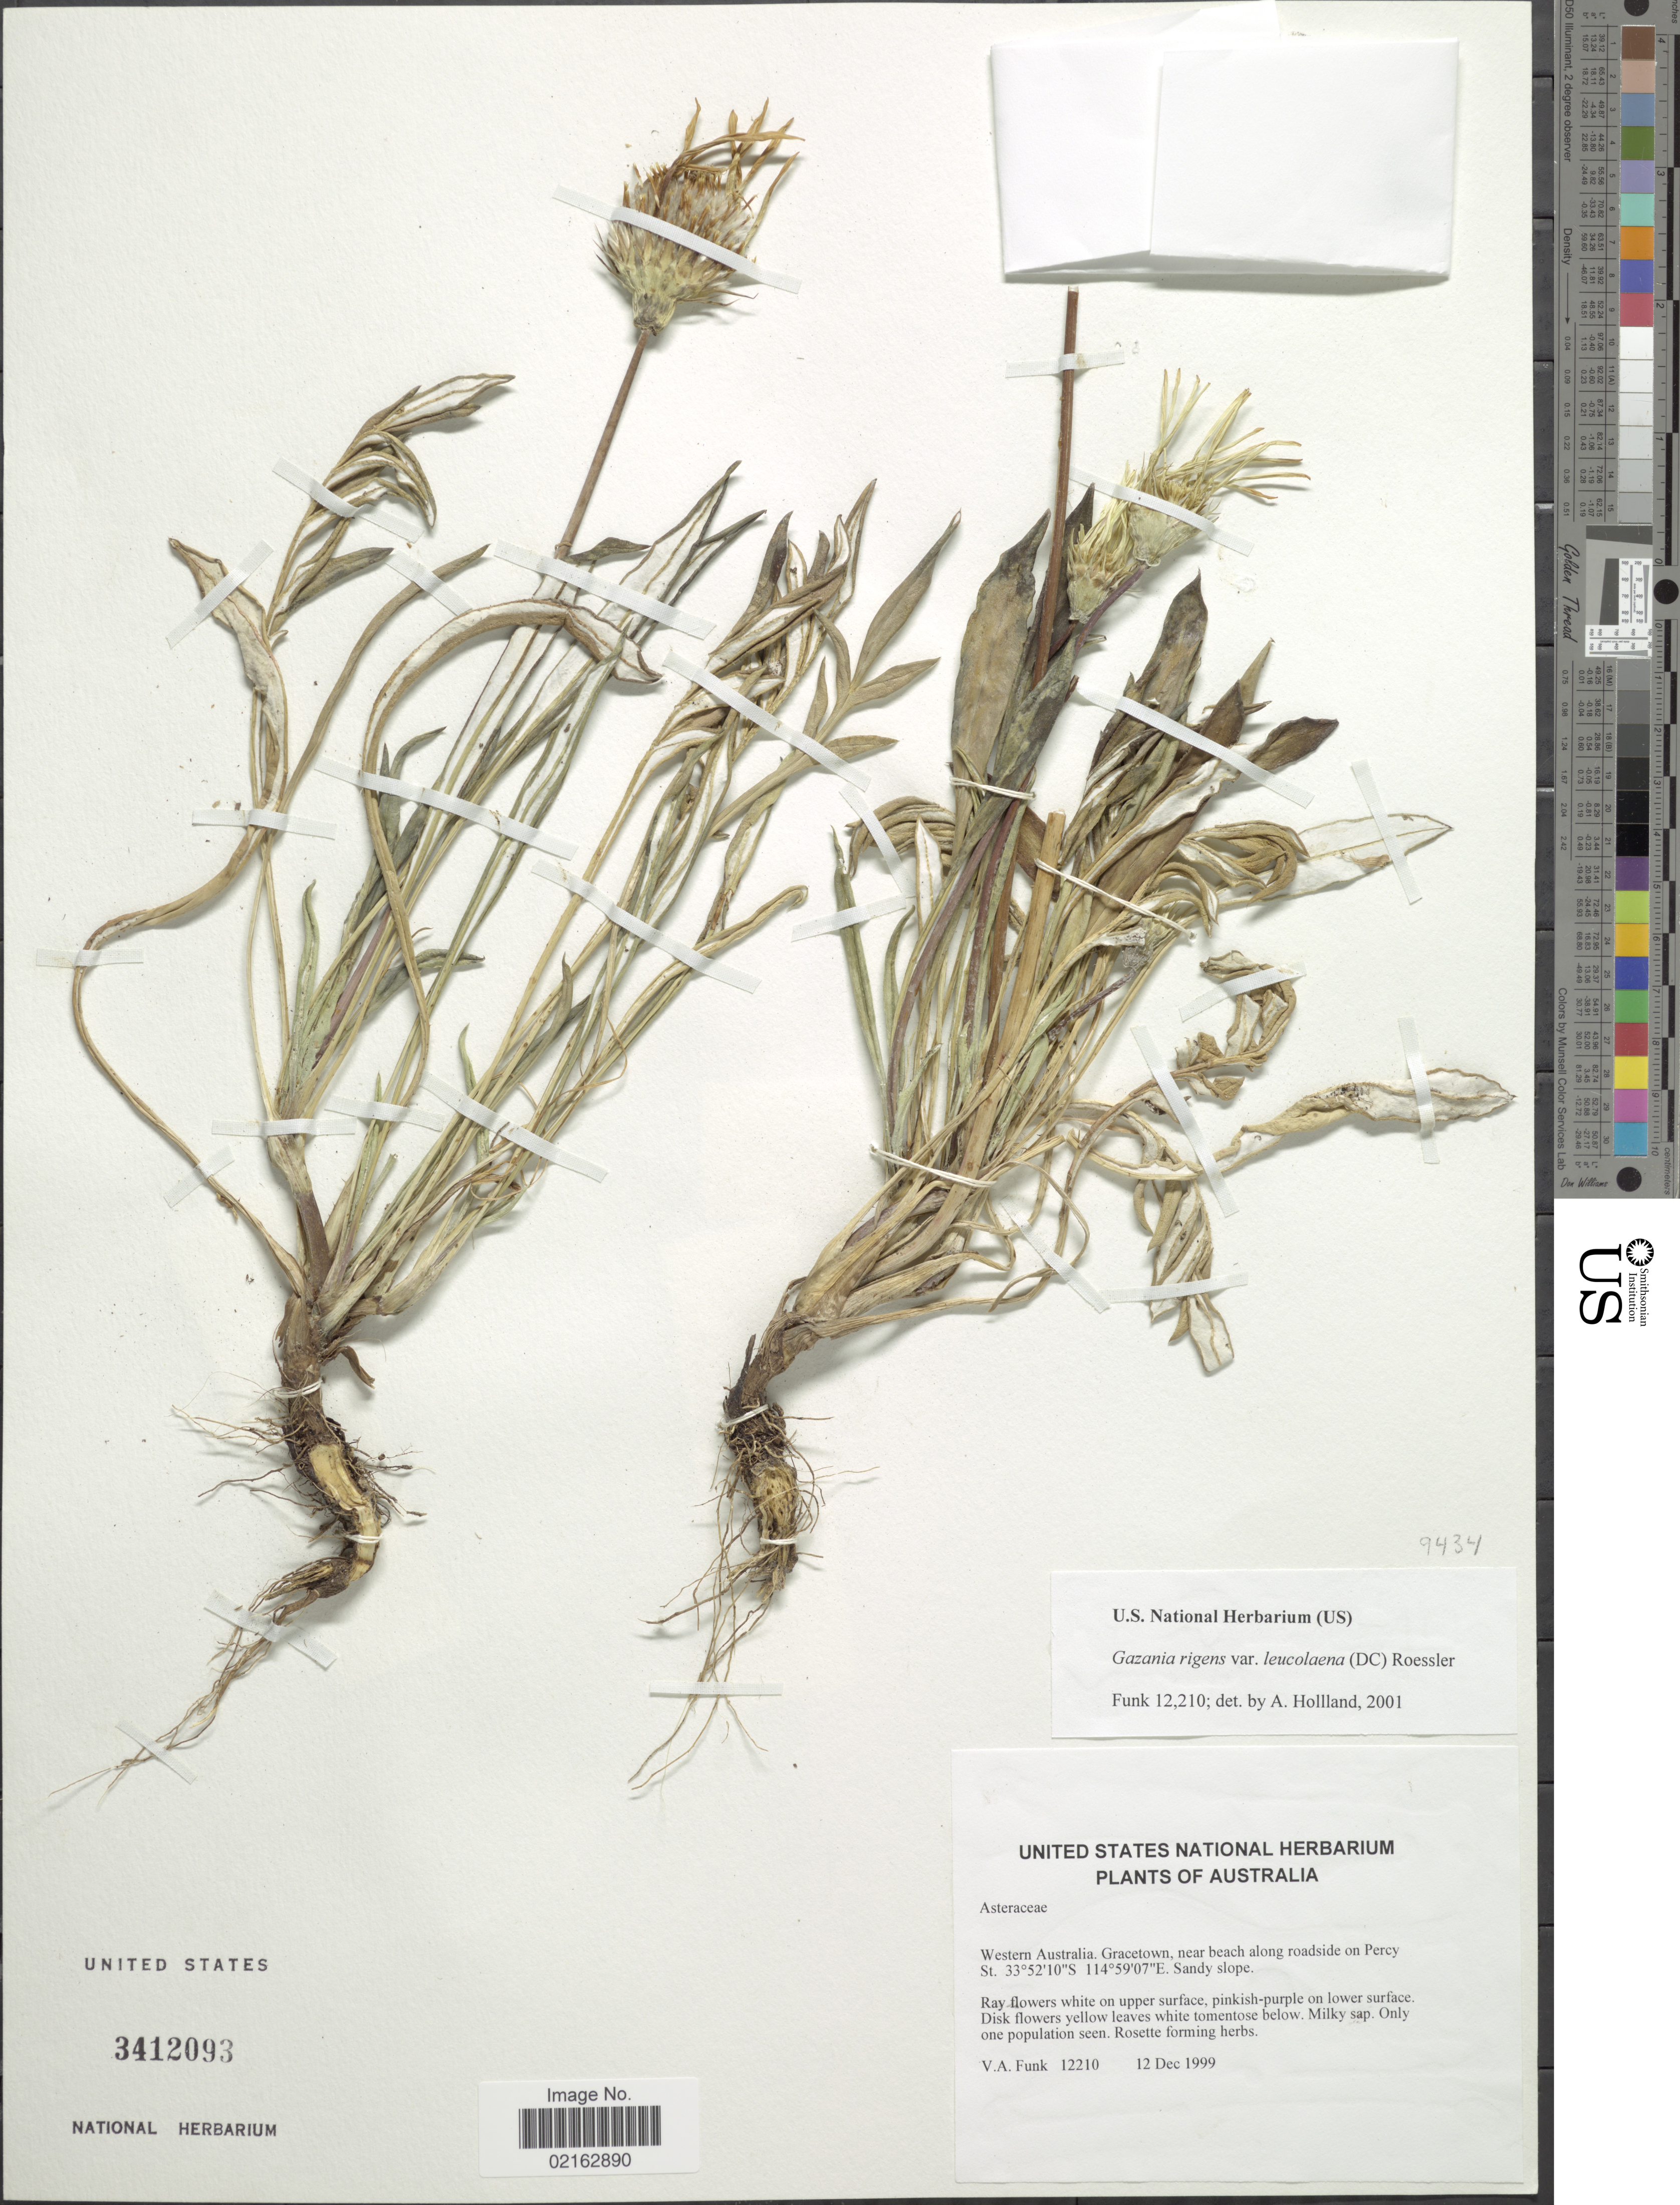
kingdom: Plantae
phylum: Tracheophyta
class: Magnoliopsida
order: Asterales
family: Asteraceae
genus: Gazania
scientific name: Gazania rigens subsp. leucolaena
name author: (DC.) Roessler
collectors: V. Funk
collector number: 12210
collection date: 1999-12-12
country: Australia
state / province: Western Australia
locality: Western Australia. Gracetown, near beach along roadside on Percy St.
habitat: Sandy slope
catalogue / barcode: US 3412093